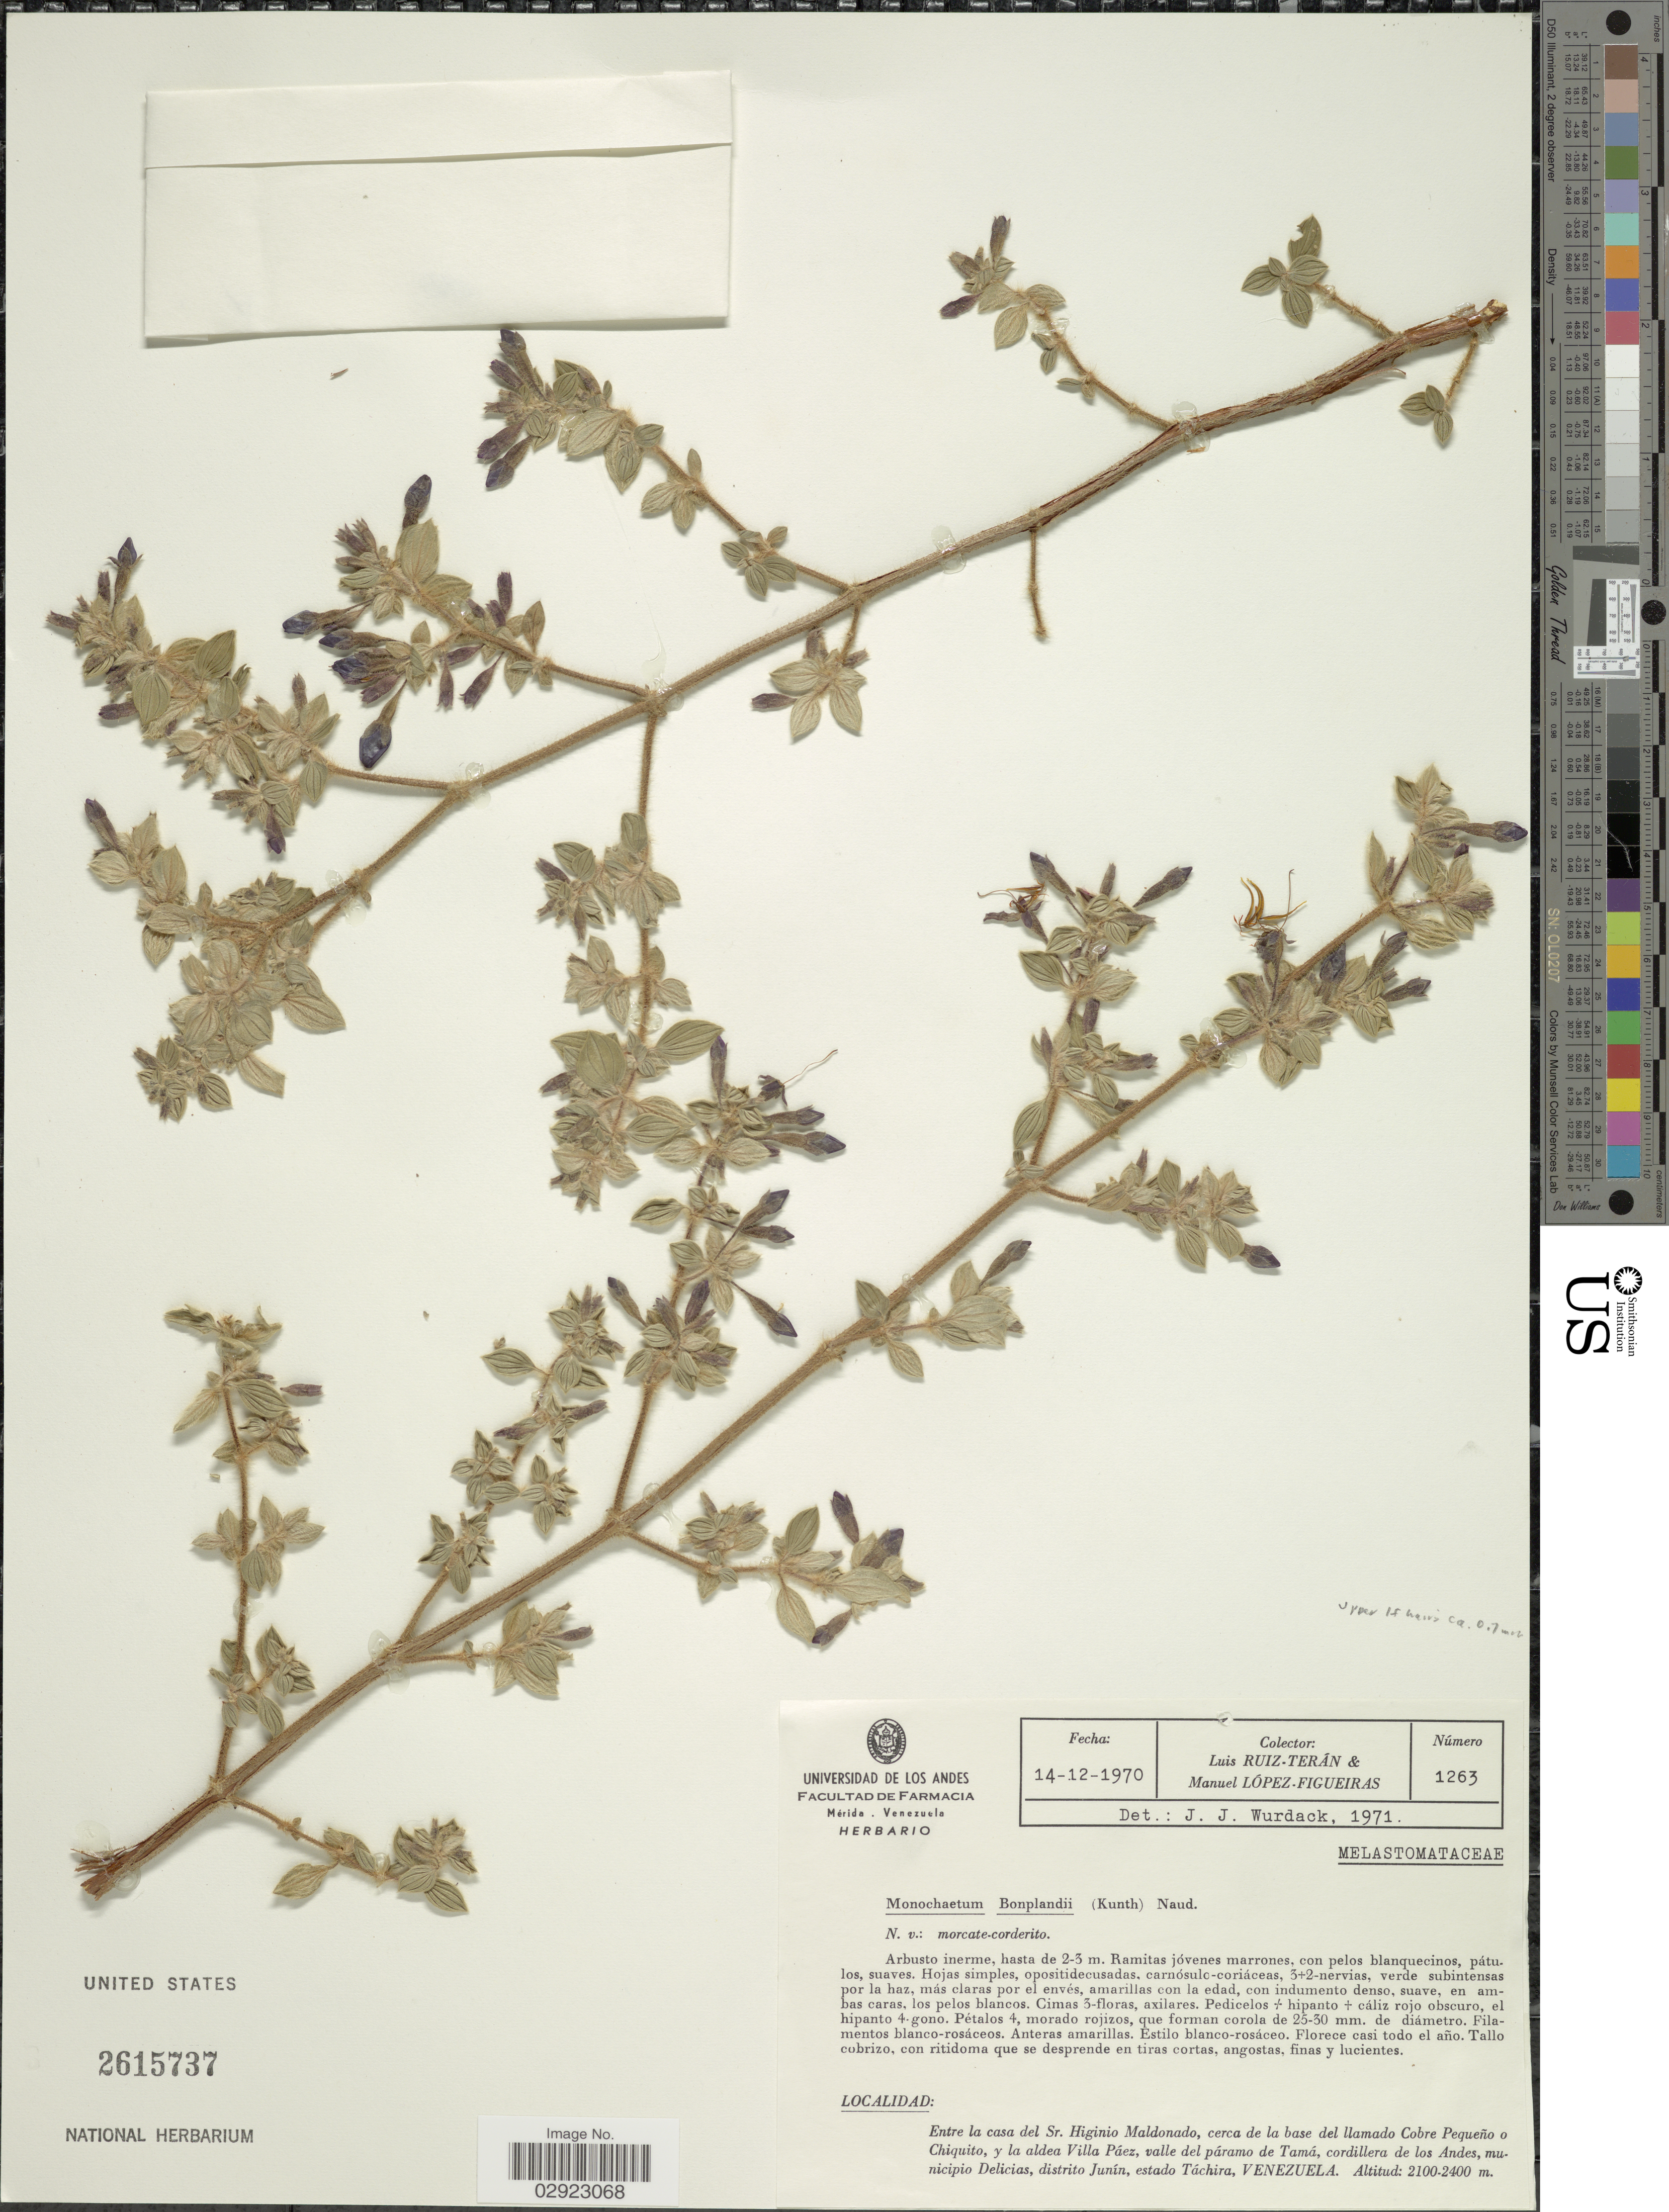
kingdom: Plantae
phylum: Tracheophyta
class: Magnoliopsida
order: Myrtales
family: Melastomataceae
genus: Monochaetum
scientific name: Monochaetum bonplandii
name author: (Kunth) Naudin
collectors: L. Teran & M. López Figueiras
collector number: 1263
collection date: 1970-12-14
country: Venezuela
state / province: Tachira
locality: Entre la casa del Sr. Higinio Maldonado, cerca de la base del llamado Cobre Pequeño o Chiquito, la aldea Villa Páez, valle del páramo de Tamá, cordillera de los Andes, municipio Delicias, distrito Junín, estado Táchira.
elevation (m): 2100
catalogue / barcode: US 2615737